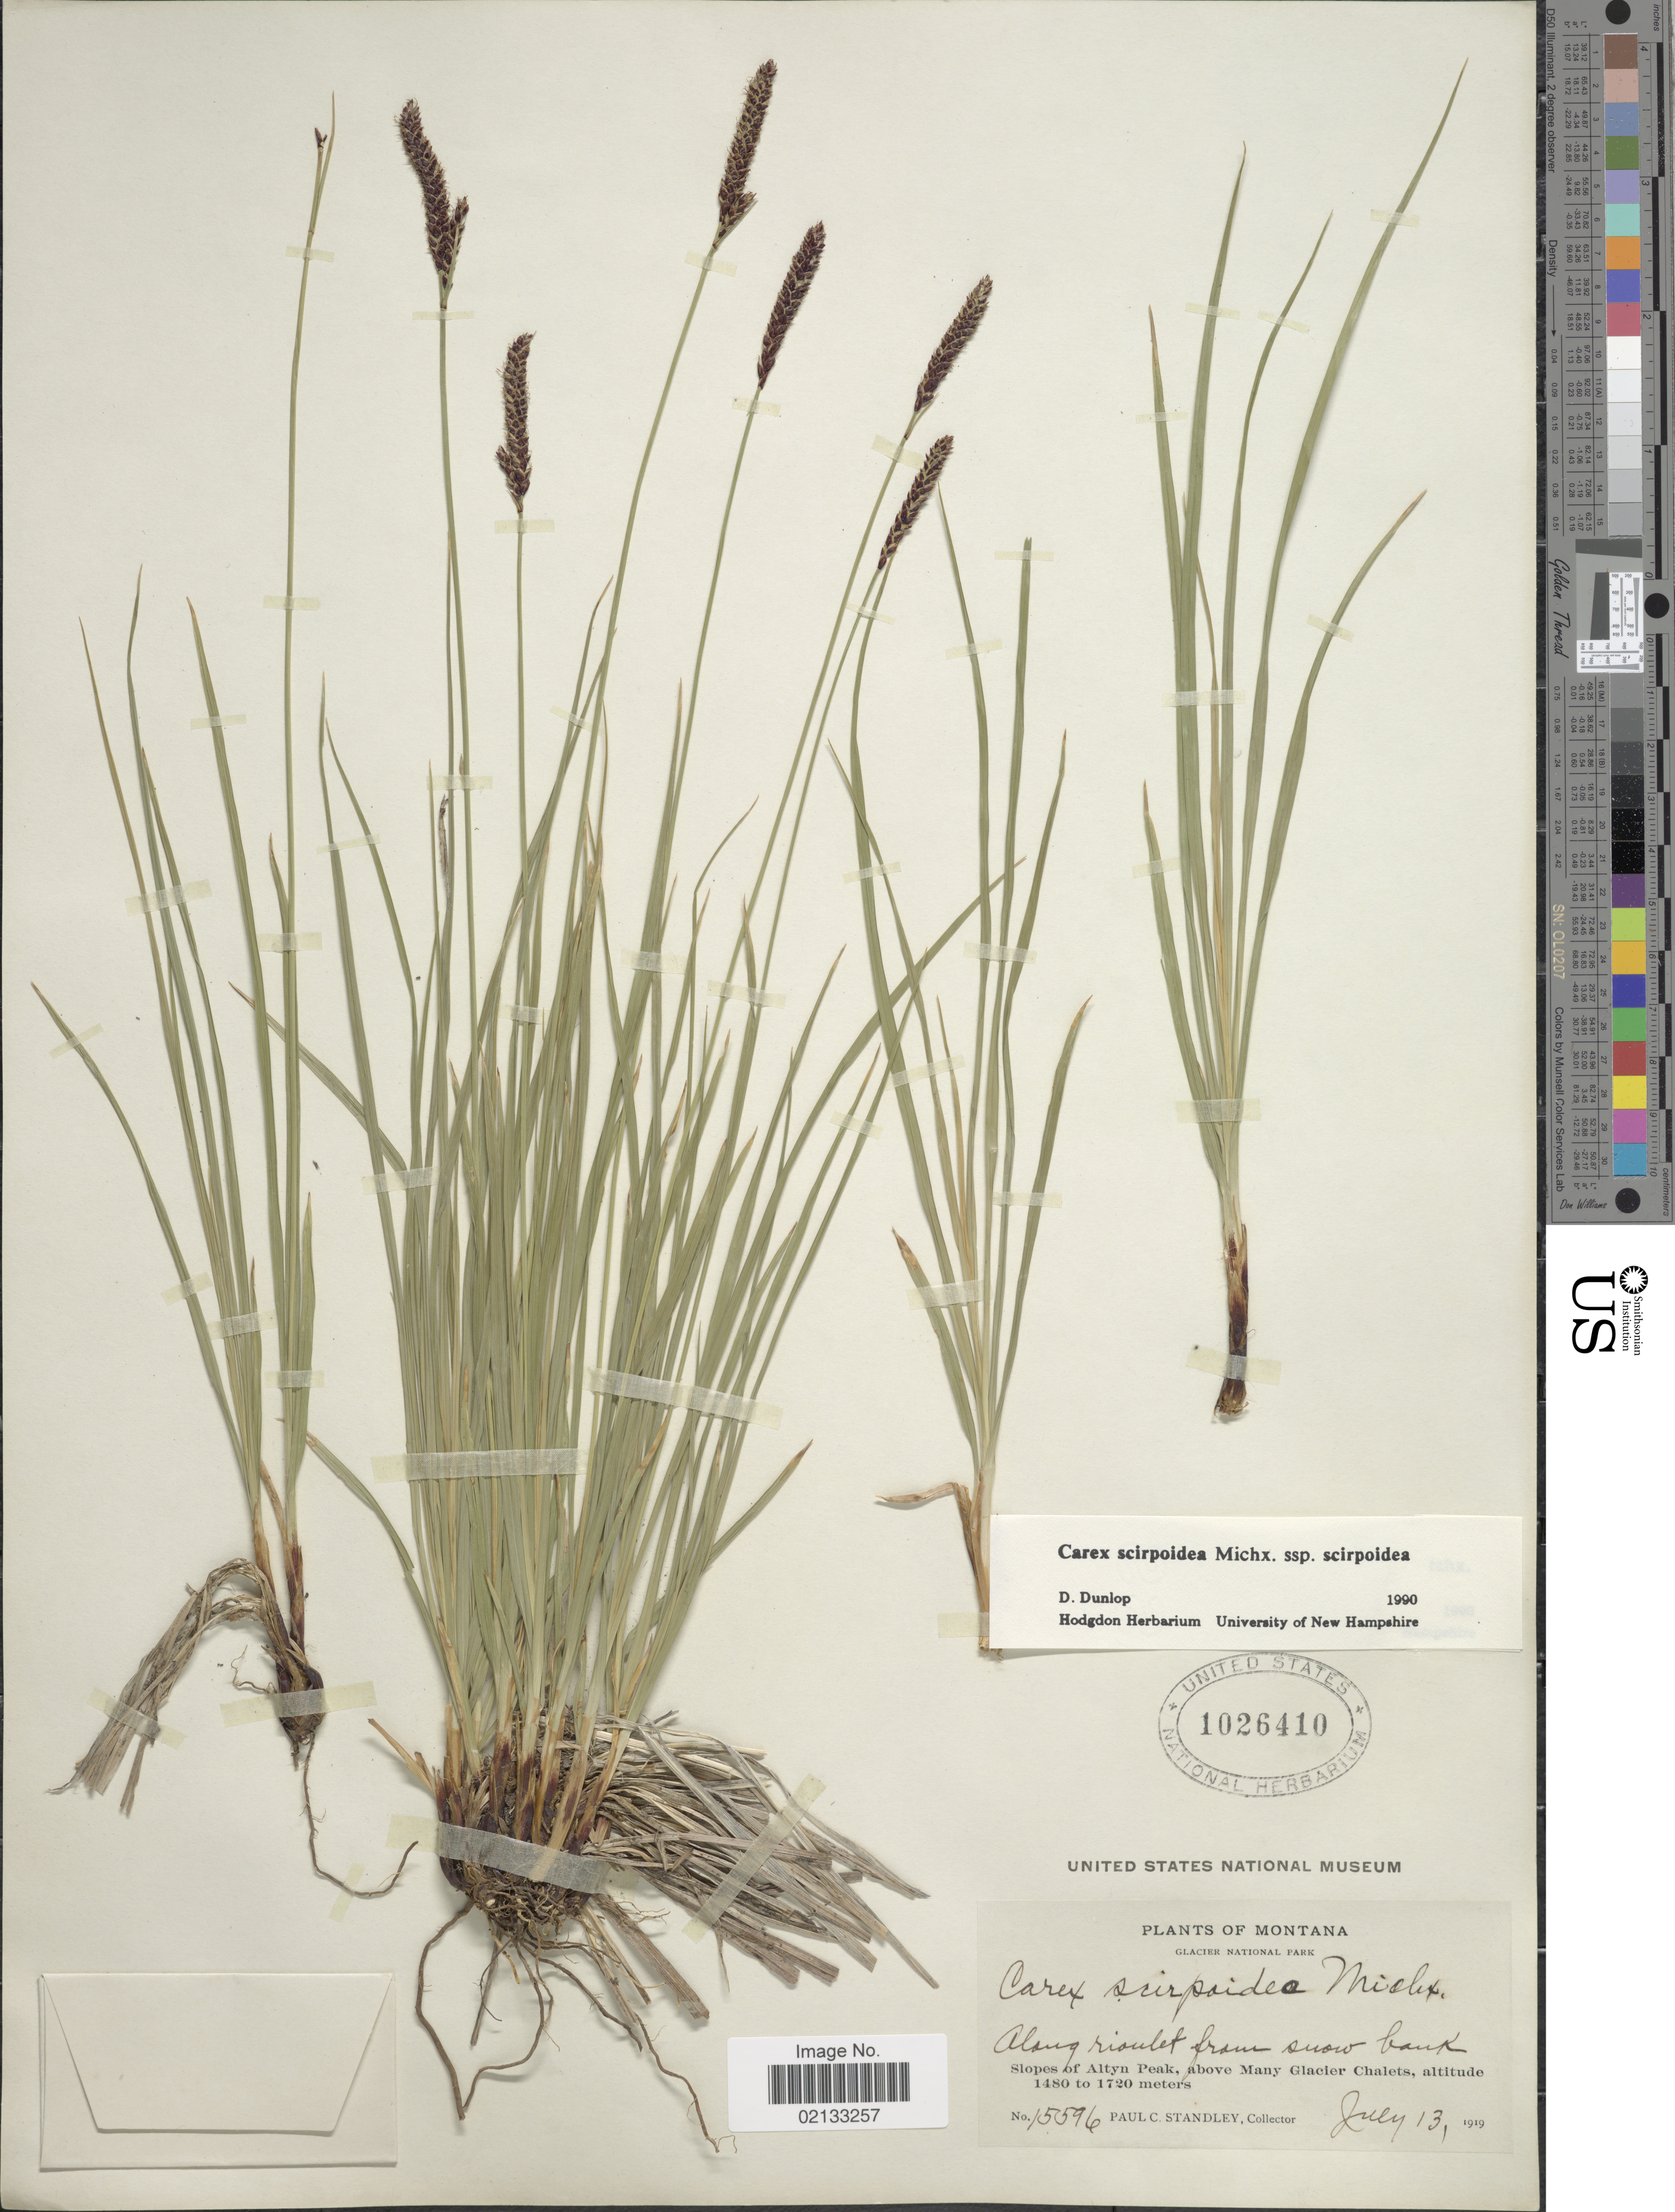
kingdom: Plantae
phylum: Tracheophyta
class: Liliopsida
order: Poales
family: Cyperaceae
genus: Carex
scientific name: Carex scirpoidea subsp. scirpoidea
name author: Michx.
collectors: P. C. Standley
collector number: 15596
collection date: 1919-07-13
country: United States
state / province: Montana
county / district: Glacier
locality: Glacier National Park, along rivulet from snow bank, Slopes of Altyn Peak, above Many Glacier Chalets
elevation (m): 1480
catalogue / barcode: US 1026410